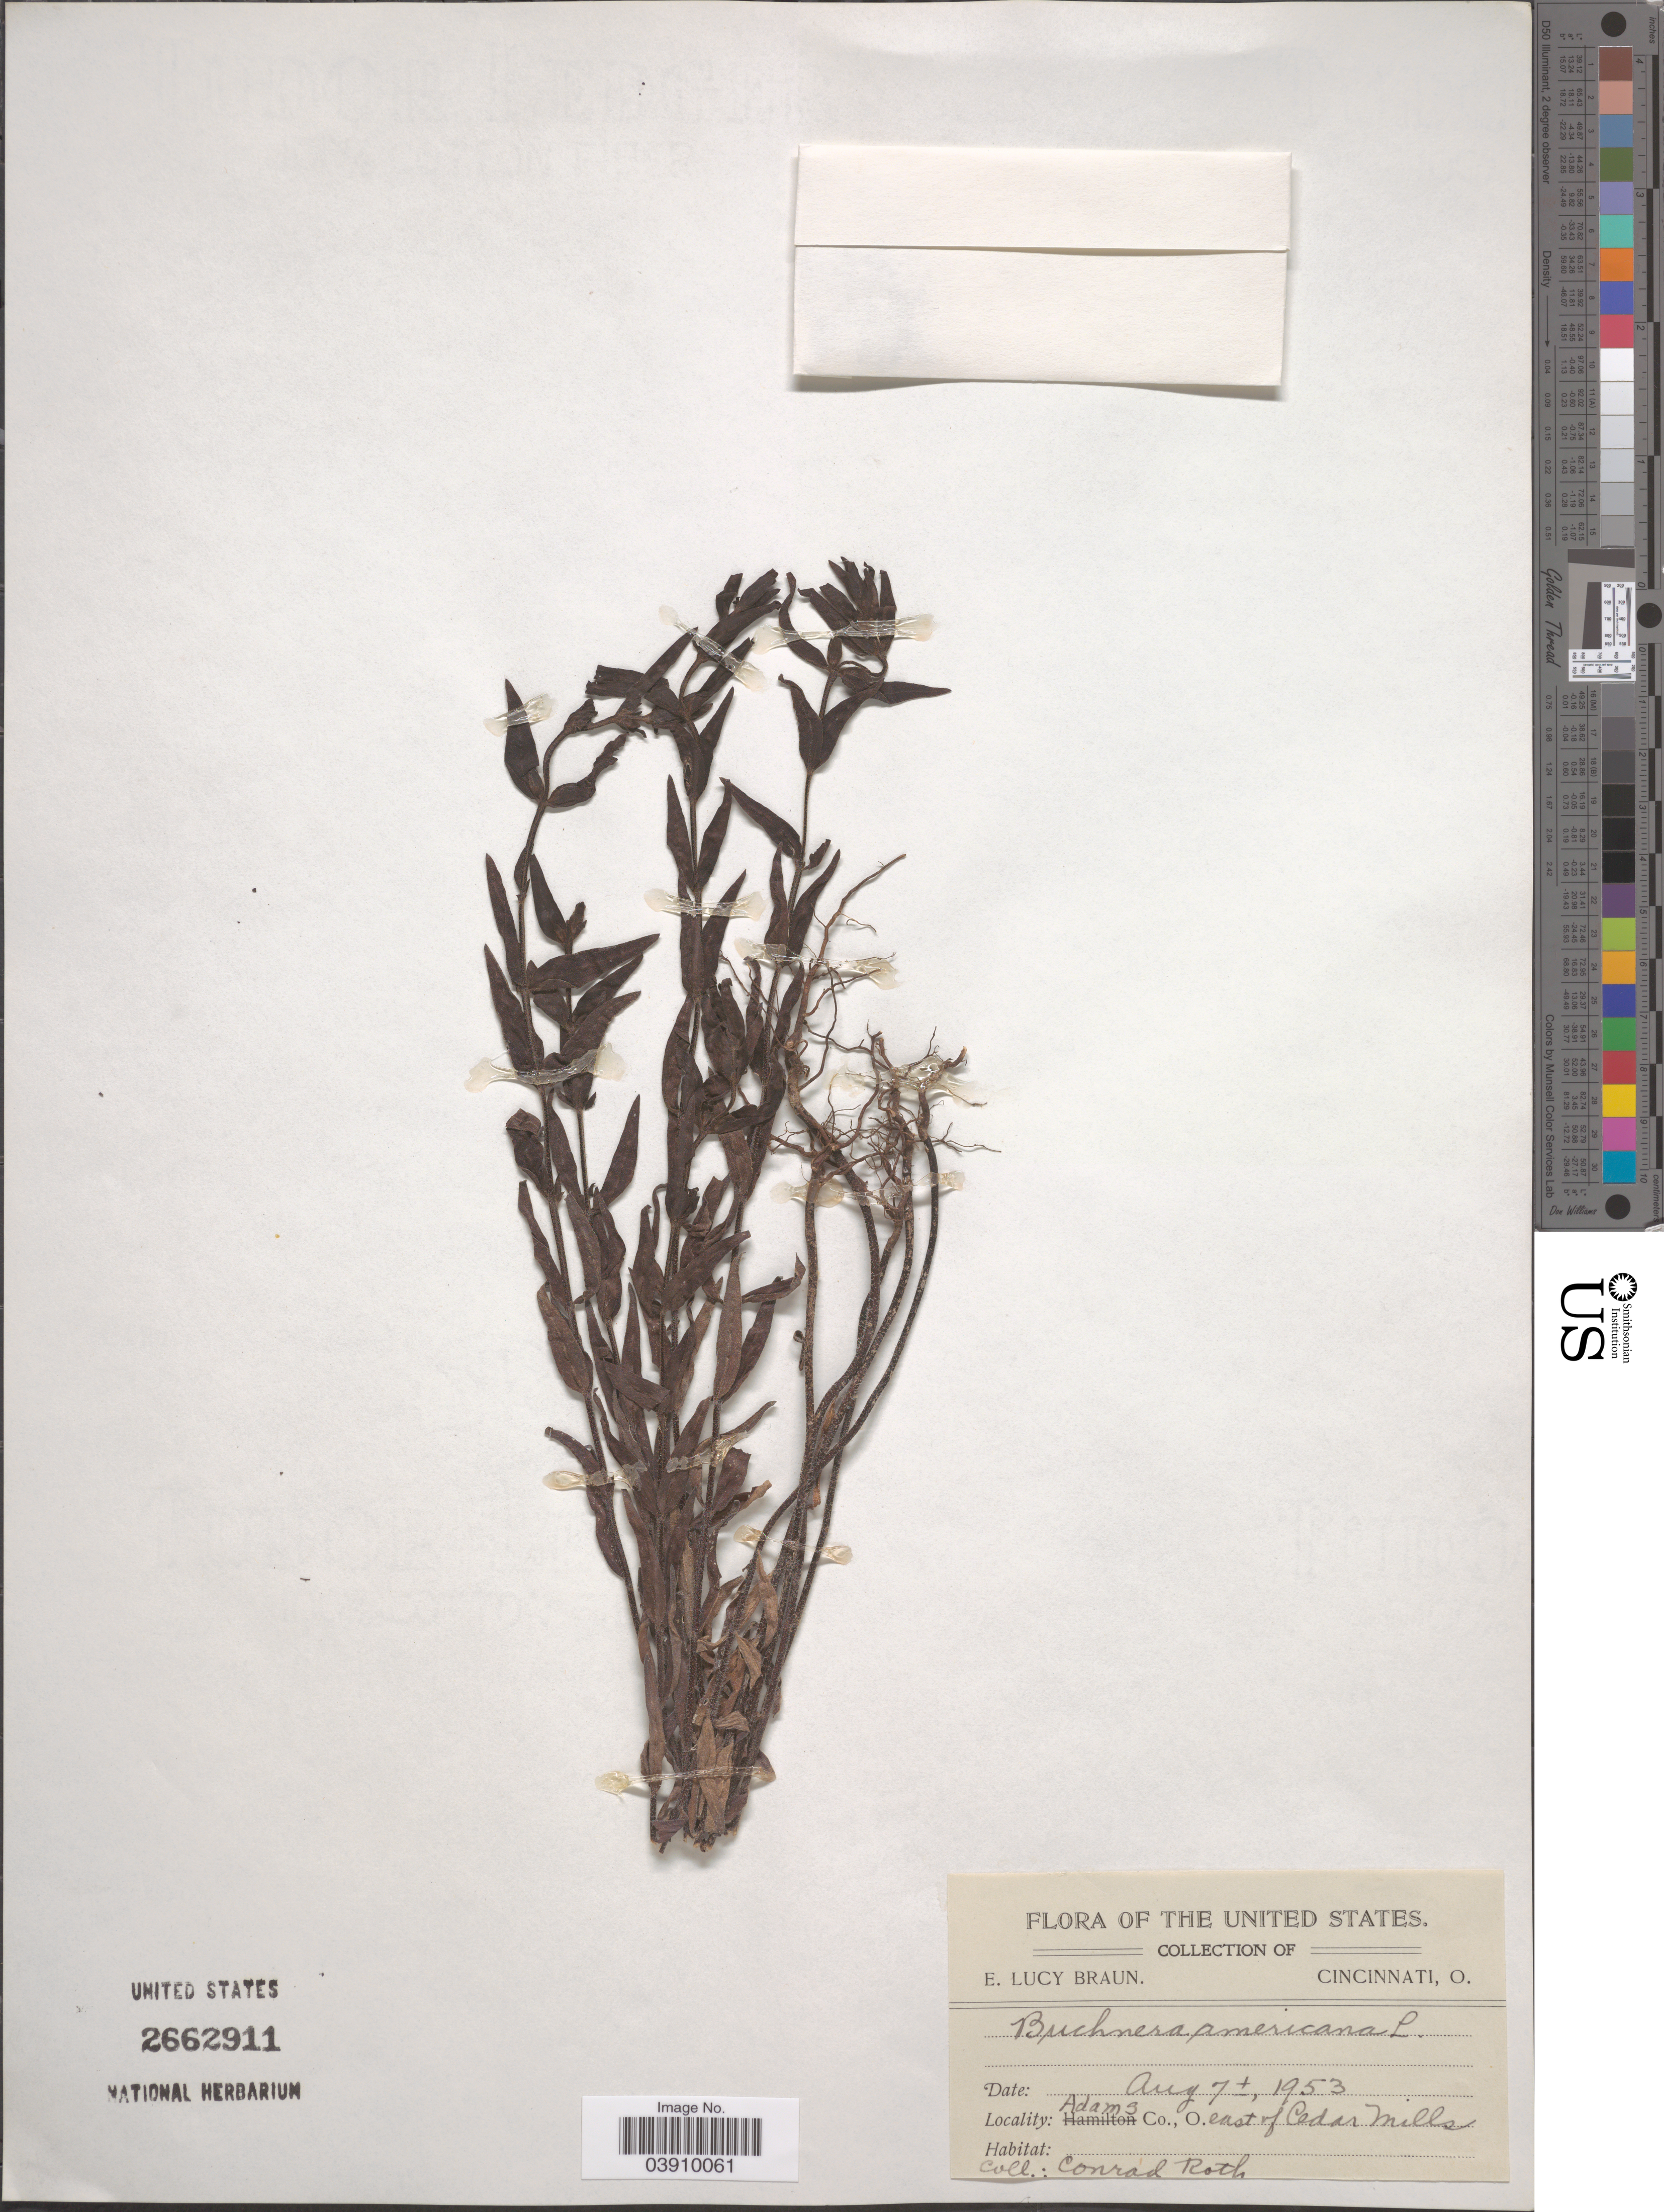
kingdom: Plantae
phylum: Tracheophyta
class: Magnoliopsida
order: Lamiales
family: Orobanchaceae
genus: Buchnera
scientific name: Buchnera americana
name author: L.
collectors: C. Roth & E. L. Braun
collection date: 1953-08-07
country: United States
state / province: Ohio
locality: Adams Co., east of Cedar Mills.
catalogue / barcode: US 2662911